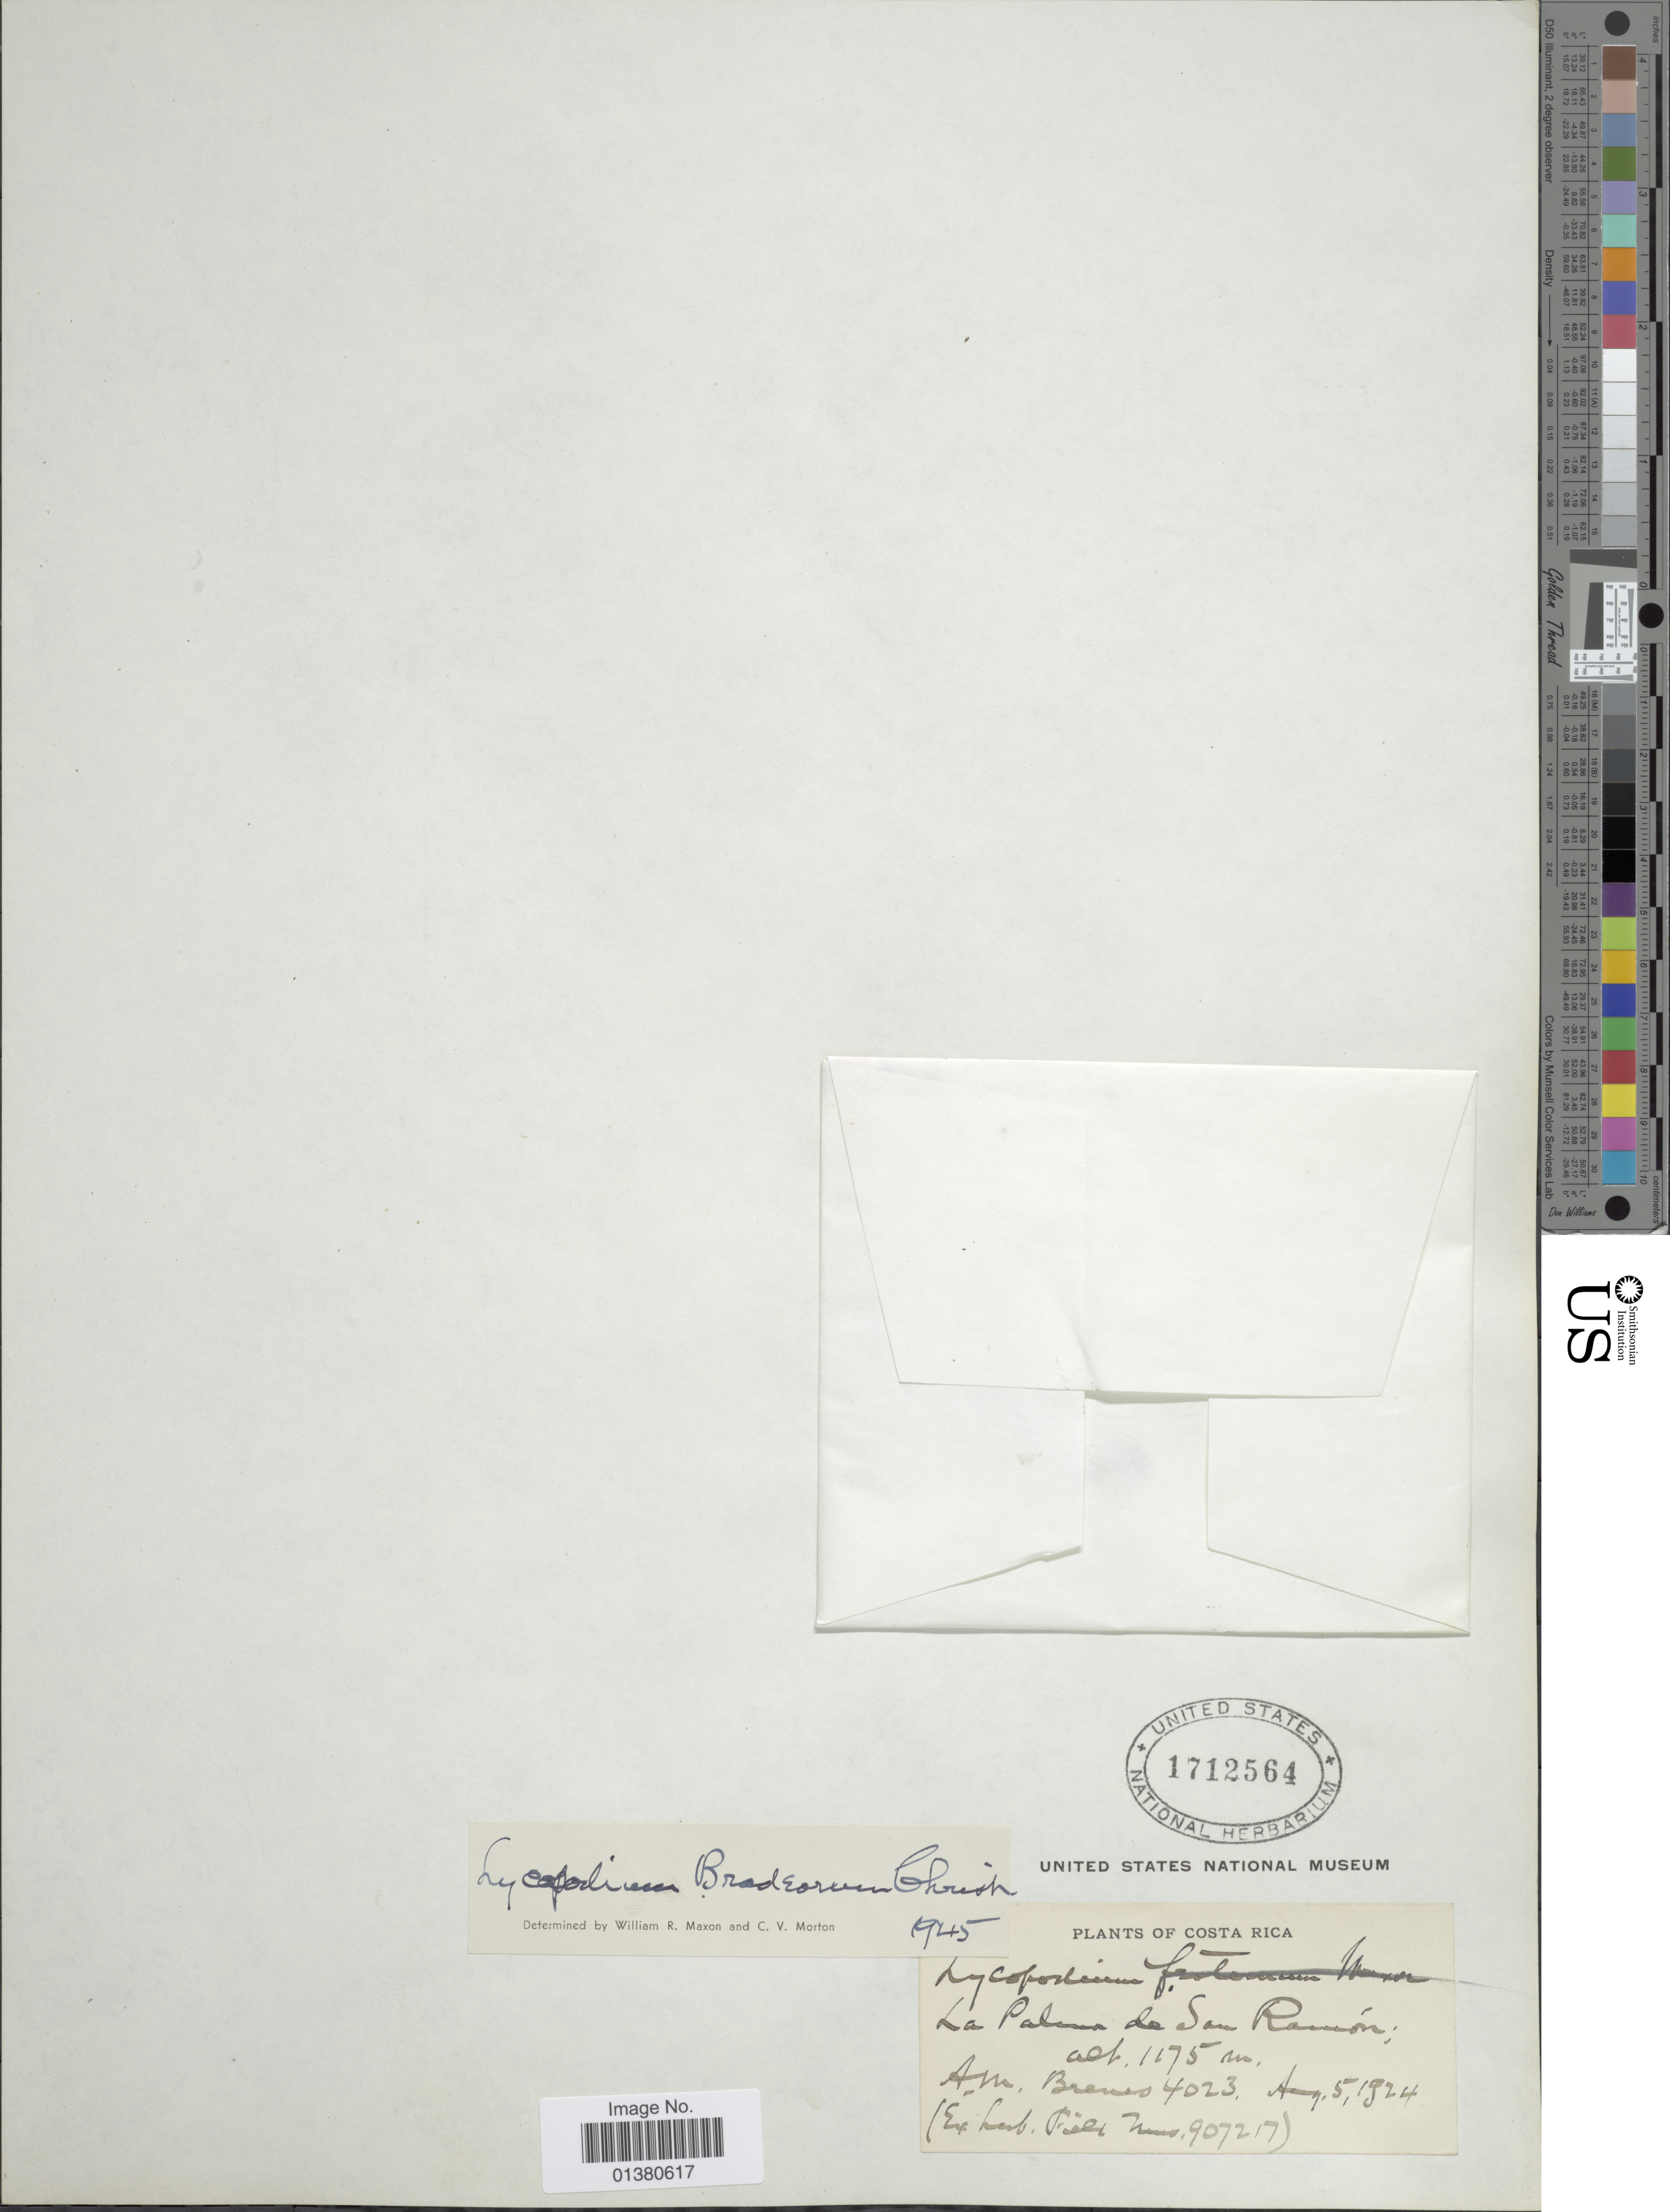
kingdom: Plantae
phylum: Tracheophyta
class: Lycopodiopsida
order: Lycopodiales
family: Lycopodiaceae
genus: Phlegmariurus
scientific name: Phlegmariurus bradeorum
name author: (Christ) B. Øllg.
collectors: A. Brenes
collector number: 4023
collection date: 1924-08-05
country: Costa Rica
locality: La Palma de San Ramón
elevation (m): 1175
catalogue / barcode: US 1712564